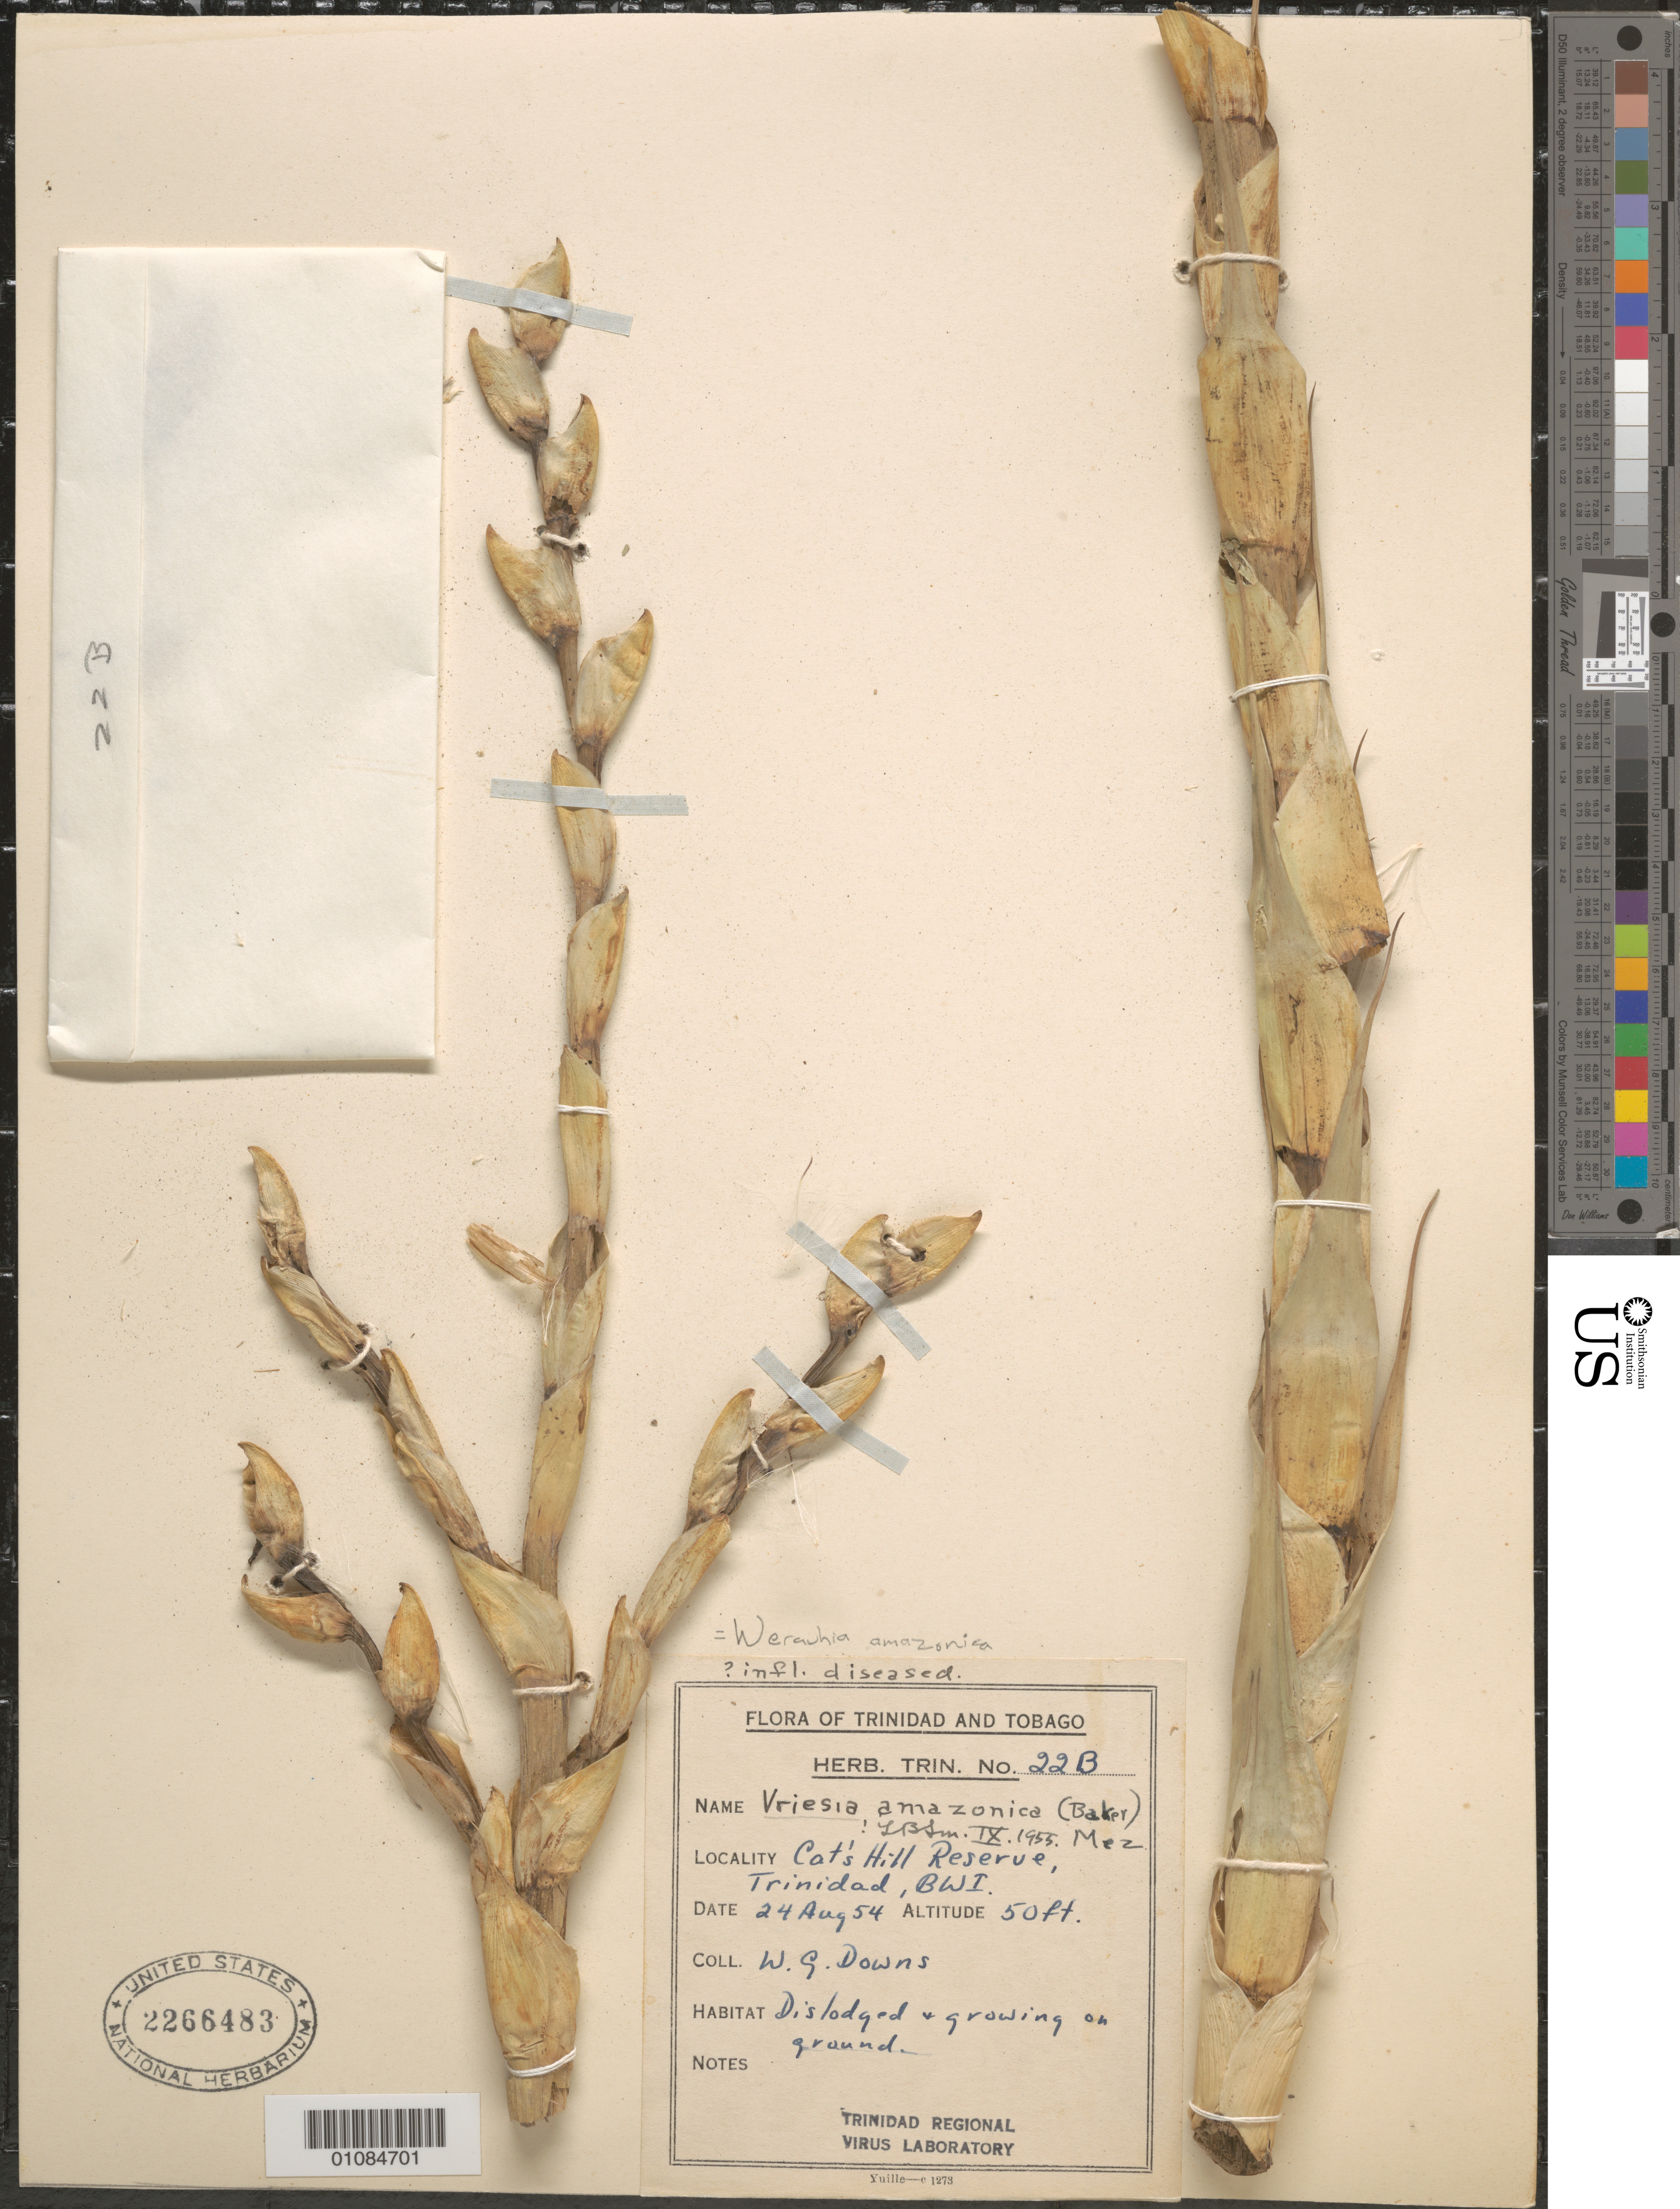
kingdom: Plantae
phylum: Tracheophyta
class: Liliopsida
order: Poales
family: Bromeliaceae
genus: Werauhia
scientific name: Werauhia gigantea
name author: (Mart. ex Schult. & Schult. f.) J.R. Grant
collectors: W. G. Downs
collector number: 22B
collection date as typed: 24 Aug 1954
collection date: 1954-08-24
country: Trinidad and Tobago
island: Trinidad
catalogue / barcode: US 2266483